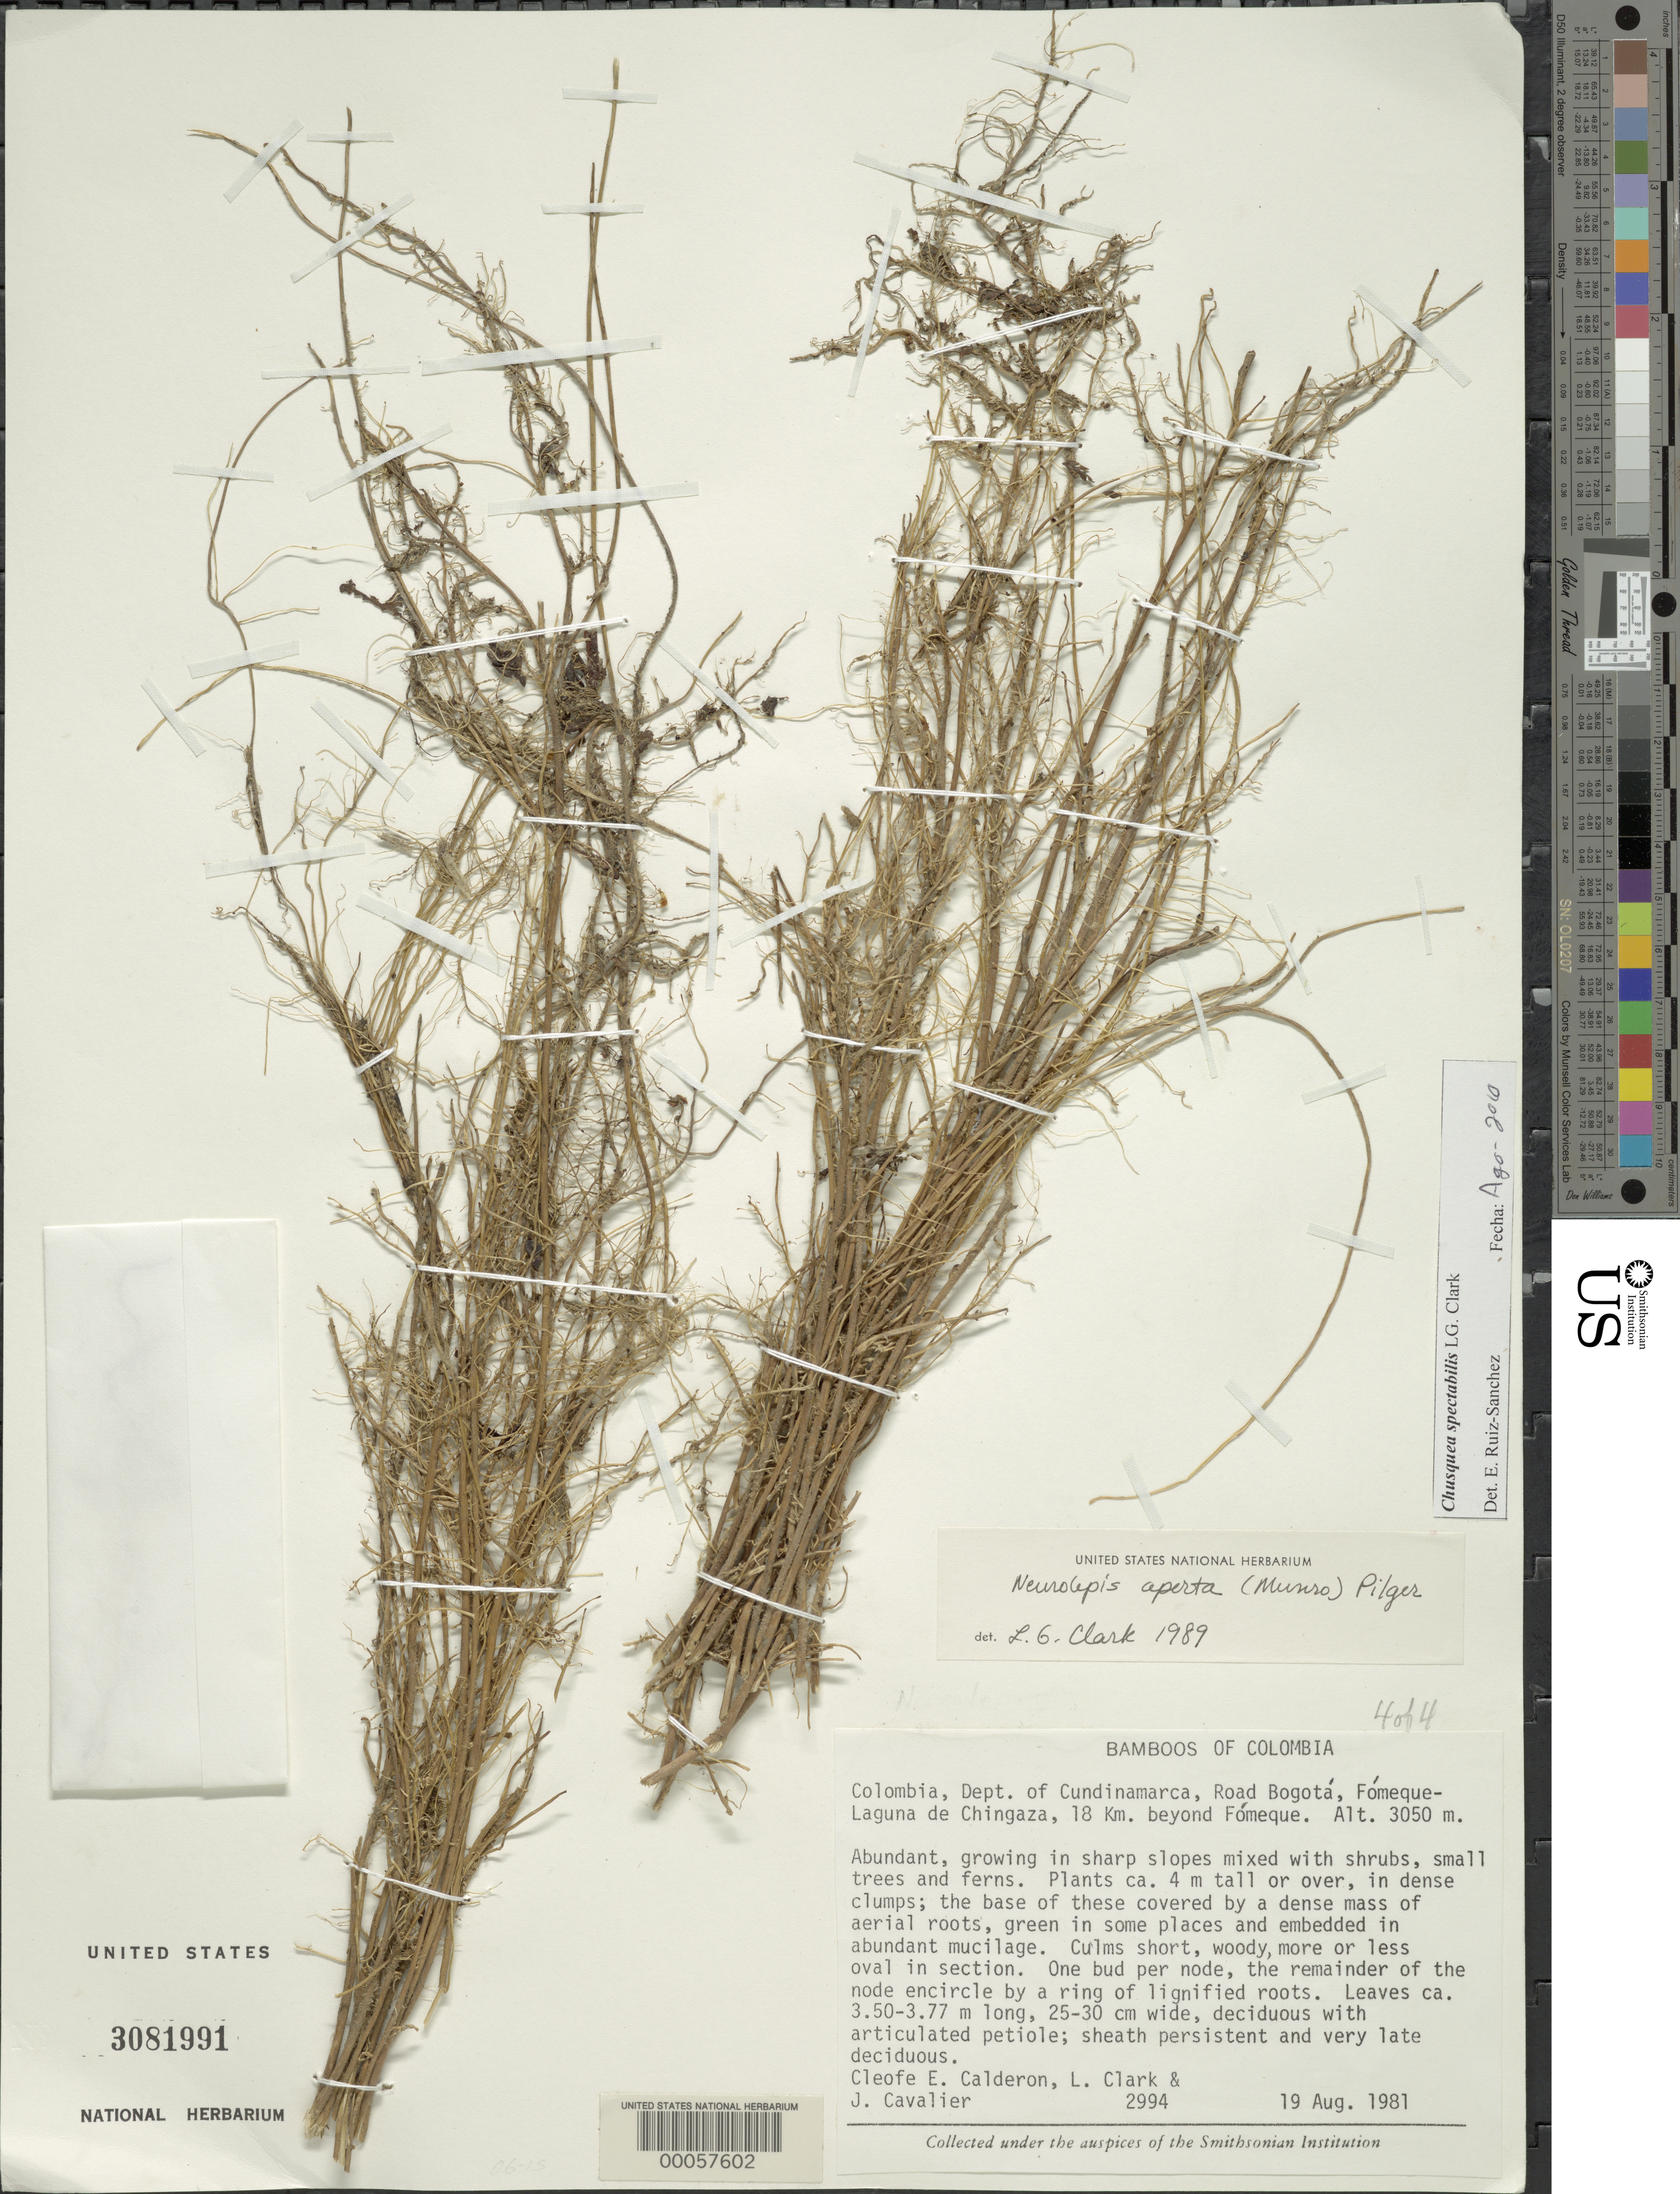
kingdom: Plantae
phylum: Tracheophyta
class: Liliopsida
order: Poales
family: Poaceae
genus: Chusquea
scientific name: Chusquea spectabilis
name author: L.G. Clark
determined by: Ruíz-Sanchez, E.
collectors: C. E. Calderón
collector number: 2994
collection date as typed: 19 Aug 1981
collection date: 1981-08-19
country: Colombia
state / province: Cundinamarca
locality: Road Bogota, Fomeque-Laguna de Chingaza, 18 km beyond Fomeque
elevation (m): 3050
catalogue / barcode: US 3081991